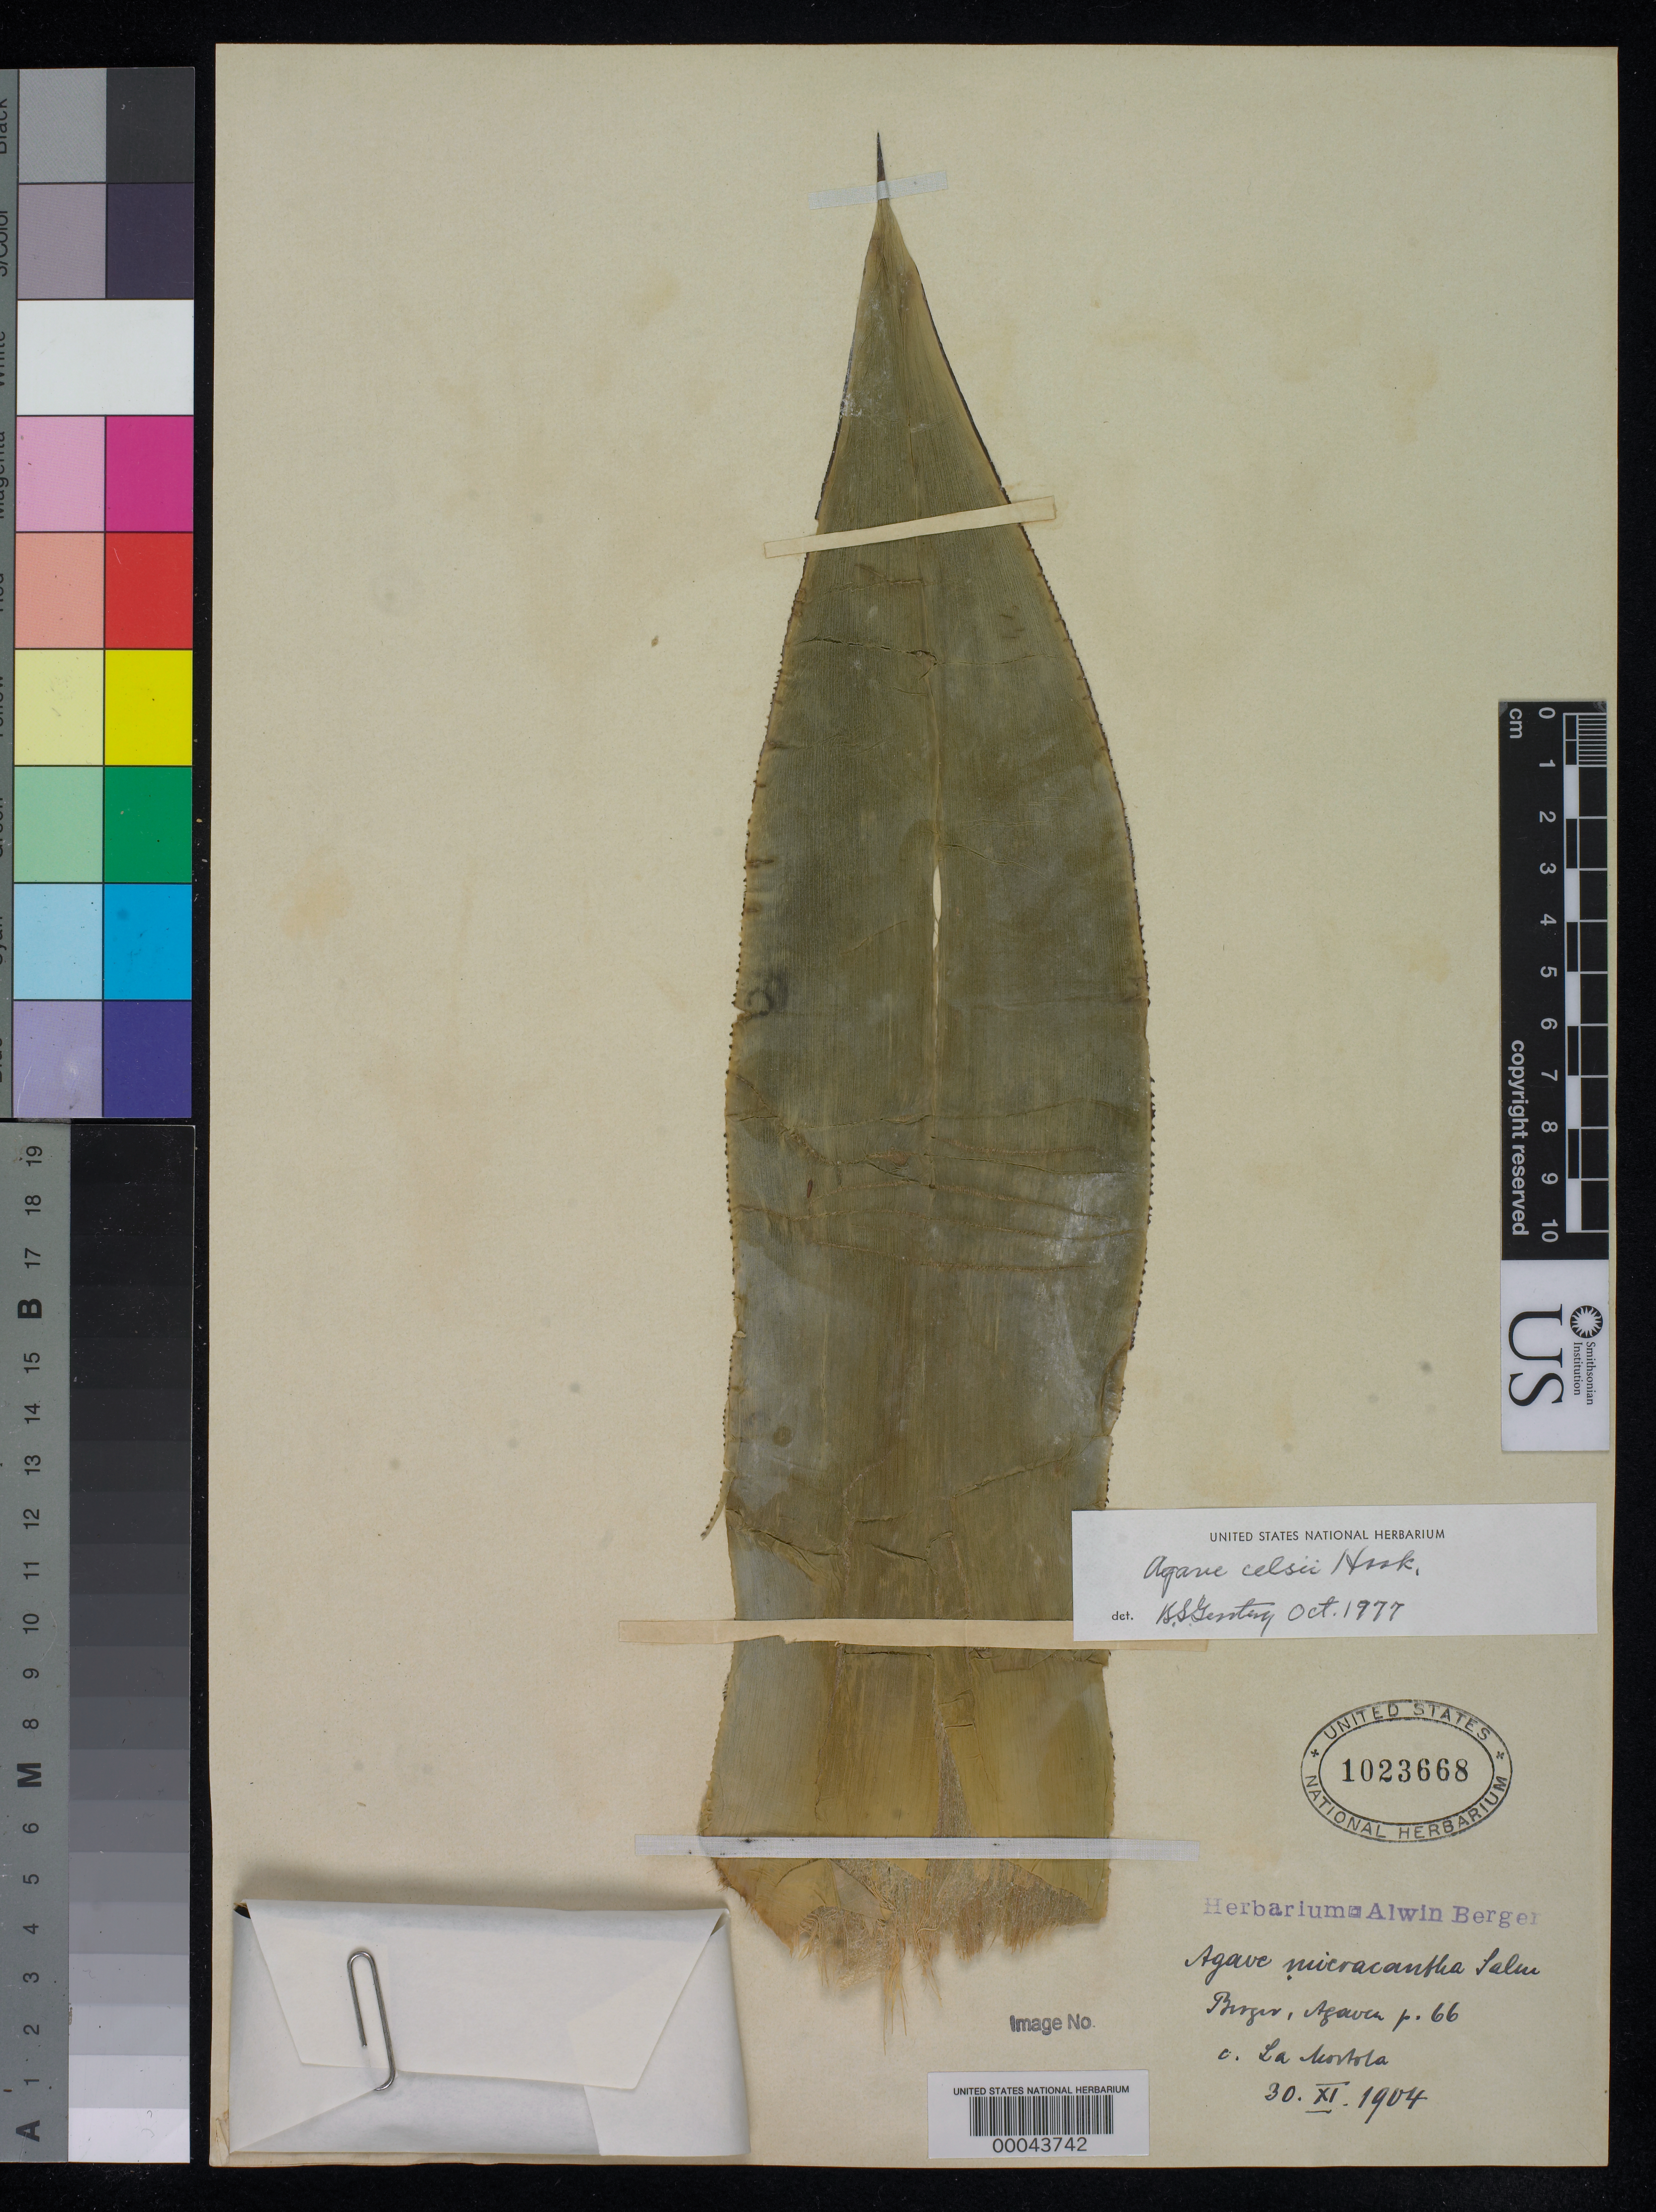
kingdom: Plantae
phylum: Tracheophyta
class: Liliopsida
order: Asparagales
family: Asparagaceae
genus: Agave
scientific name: Agave celsii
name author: Hook.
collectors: ex herb. A. Berger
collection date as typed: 30 Nov 1904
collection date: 1904-11-30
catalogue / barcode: US 1023668